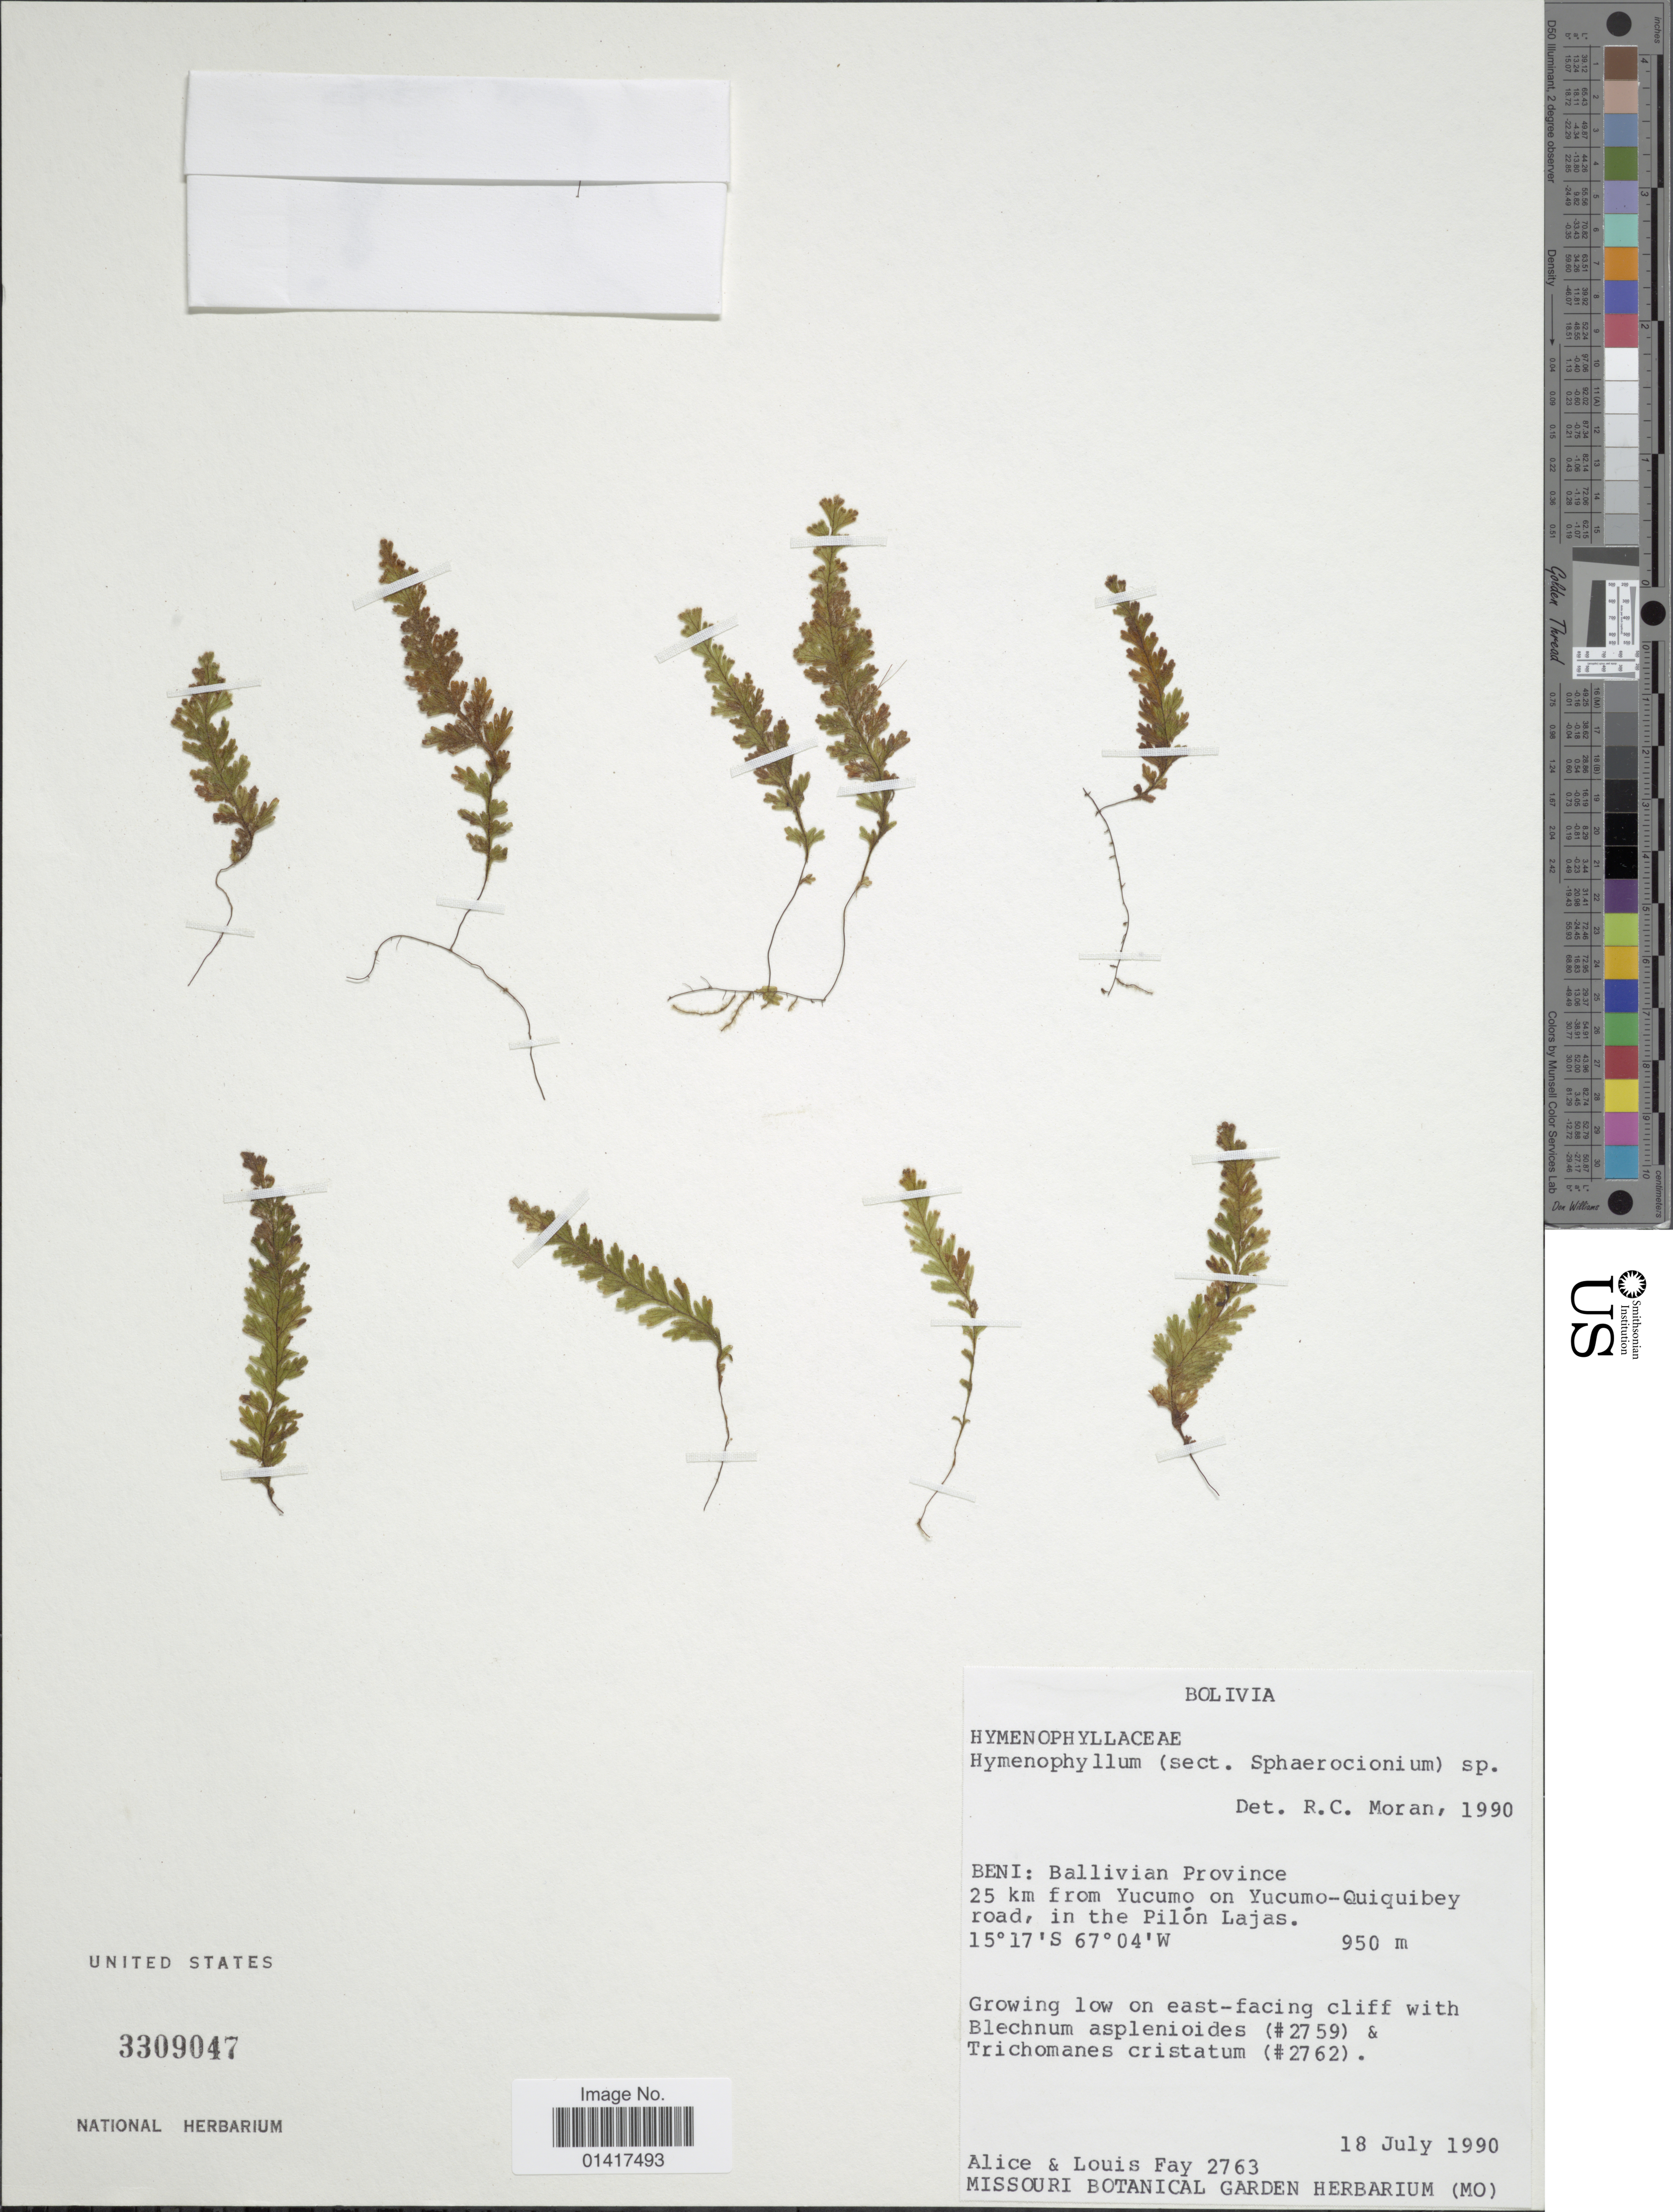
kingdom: Plantae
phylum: Tracheophyta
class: Polypodiopsida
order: Hymenophyllales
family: Hymenophyllaceae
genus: Hymenophyllum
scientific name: Hymenophyllum sp.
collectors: A. Fay & L. Fay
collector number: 2763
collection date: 1990-07-18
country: Bolivia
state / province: Beni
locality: Ballivian Province. 25 km from Yucumo on Yucumo-Quiquibey road, in the Pilon Lajas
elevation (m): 950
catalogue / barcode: US 3309047